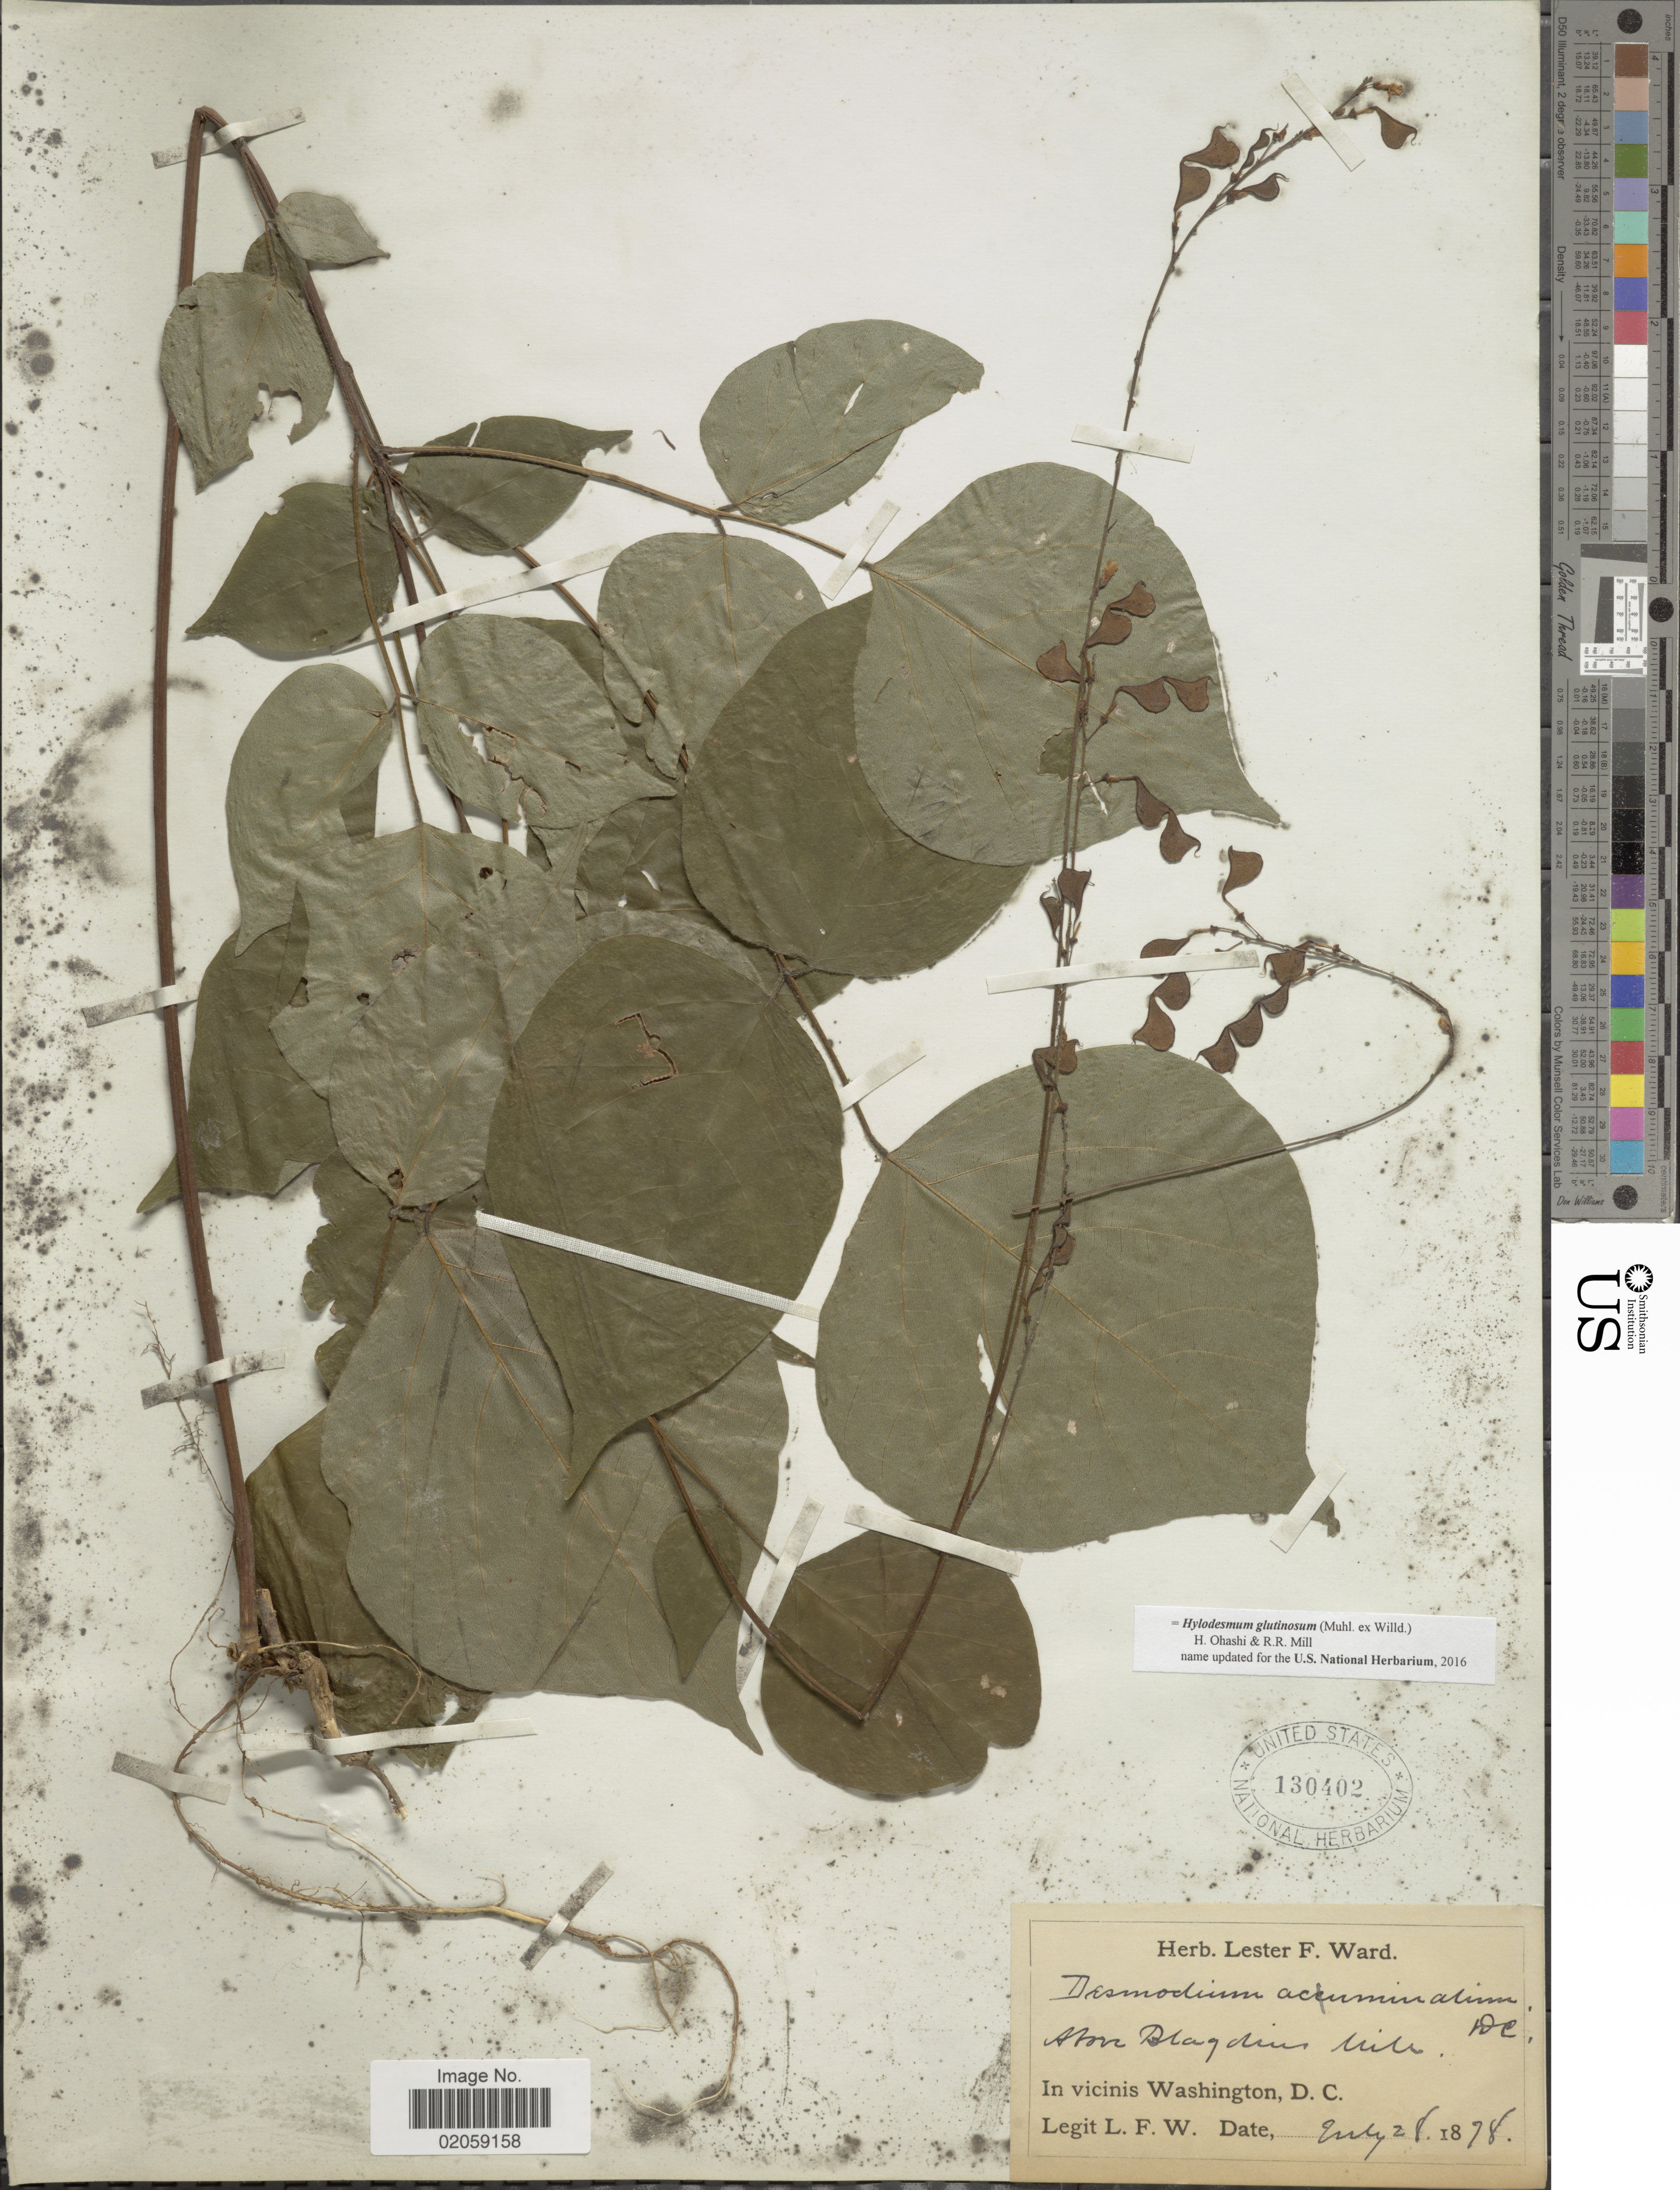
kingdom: Plantae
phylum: Tracheophyta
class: Magnoliopsida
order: Fabales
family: Fabaceae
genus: Hylodesmum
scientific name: Hylodesmum glutinosum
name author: (Muhl. ex Willd.) H. Ohashi & R.R. Mill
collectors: L. F. Ward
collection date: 1878-07-28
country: United States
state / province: District of Columbia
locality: Above Blagdin hill. In vicinis Washignton, D.C.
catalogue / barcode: US 130402